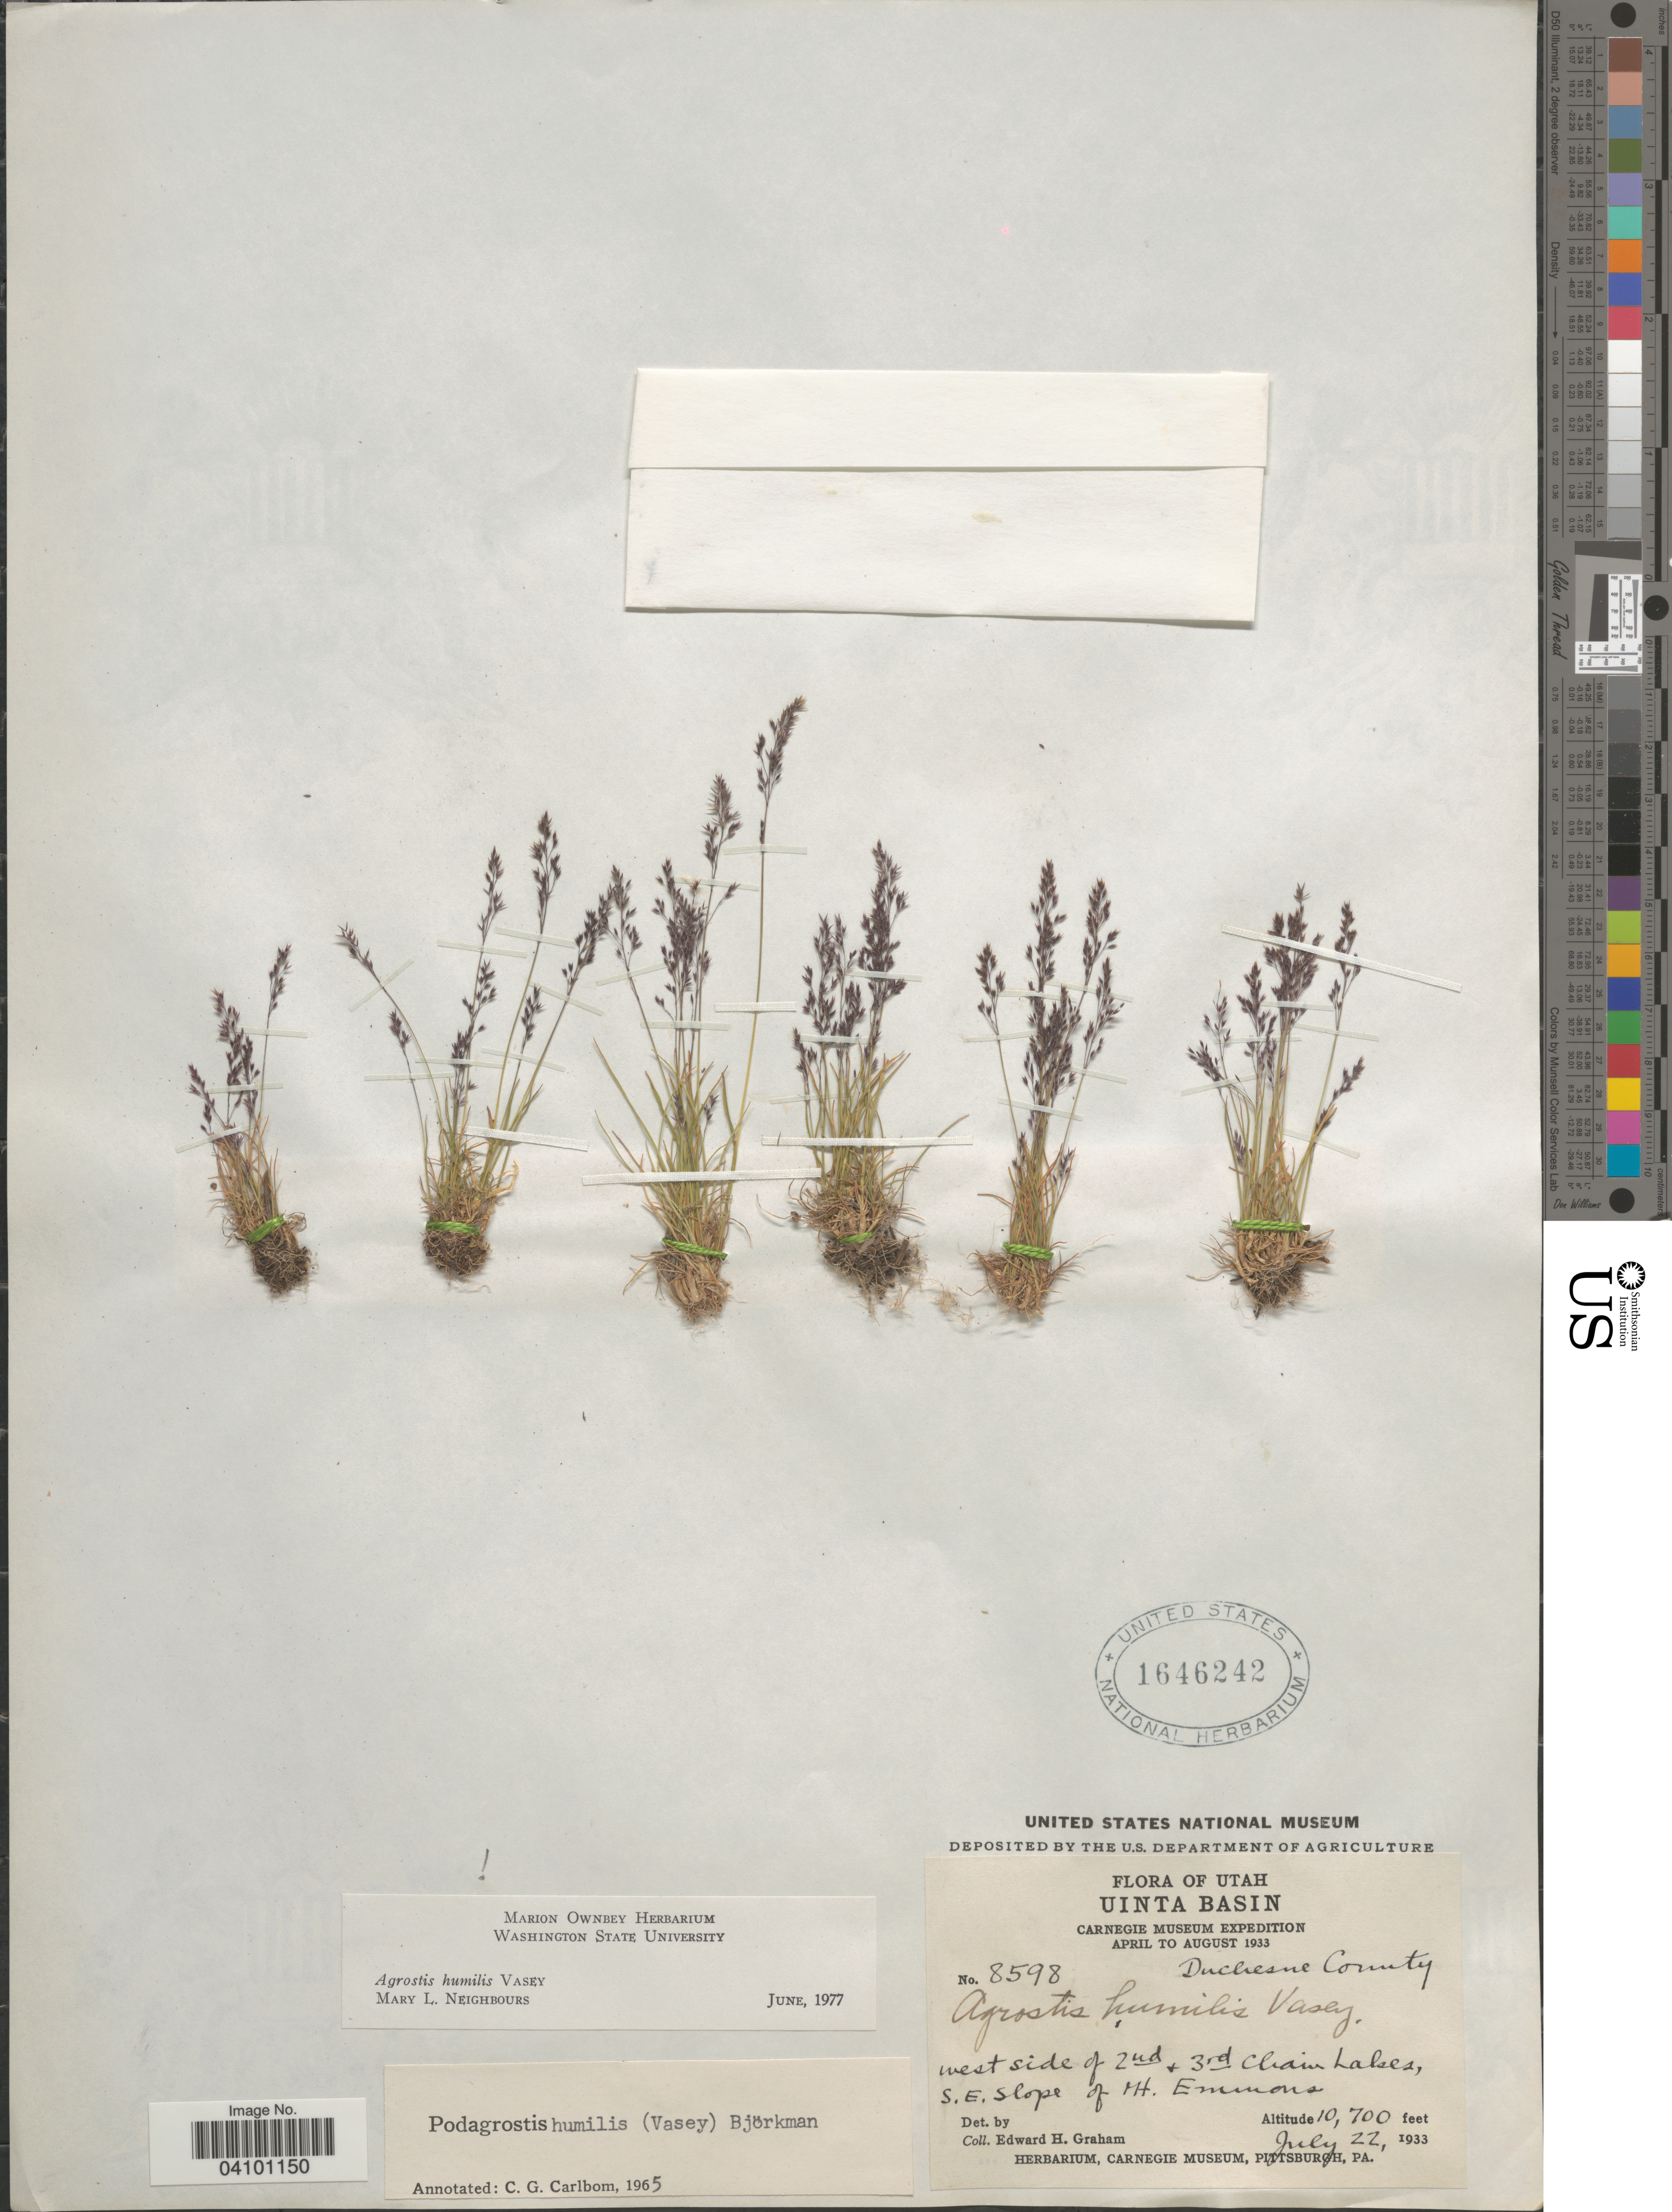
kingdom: Plantae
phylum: Tracheophyta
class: Liliopsida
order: Poales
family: Poaceae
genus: Podagrostis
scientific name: Podagrostis humilis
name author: (Vasey) Björkman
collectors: E. H. Graham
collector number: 8598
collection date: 1933-07-22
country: United States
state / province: Utah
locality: Uinta Basin. Carnegie Museum Expedition April to August 1933. Duchesne County. West side of 2nd + 3rd Chain Lakes, S.E. slope of Mt. Emmons.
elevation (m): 3261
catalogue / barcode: US 1646242